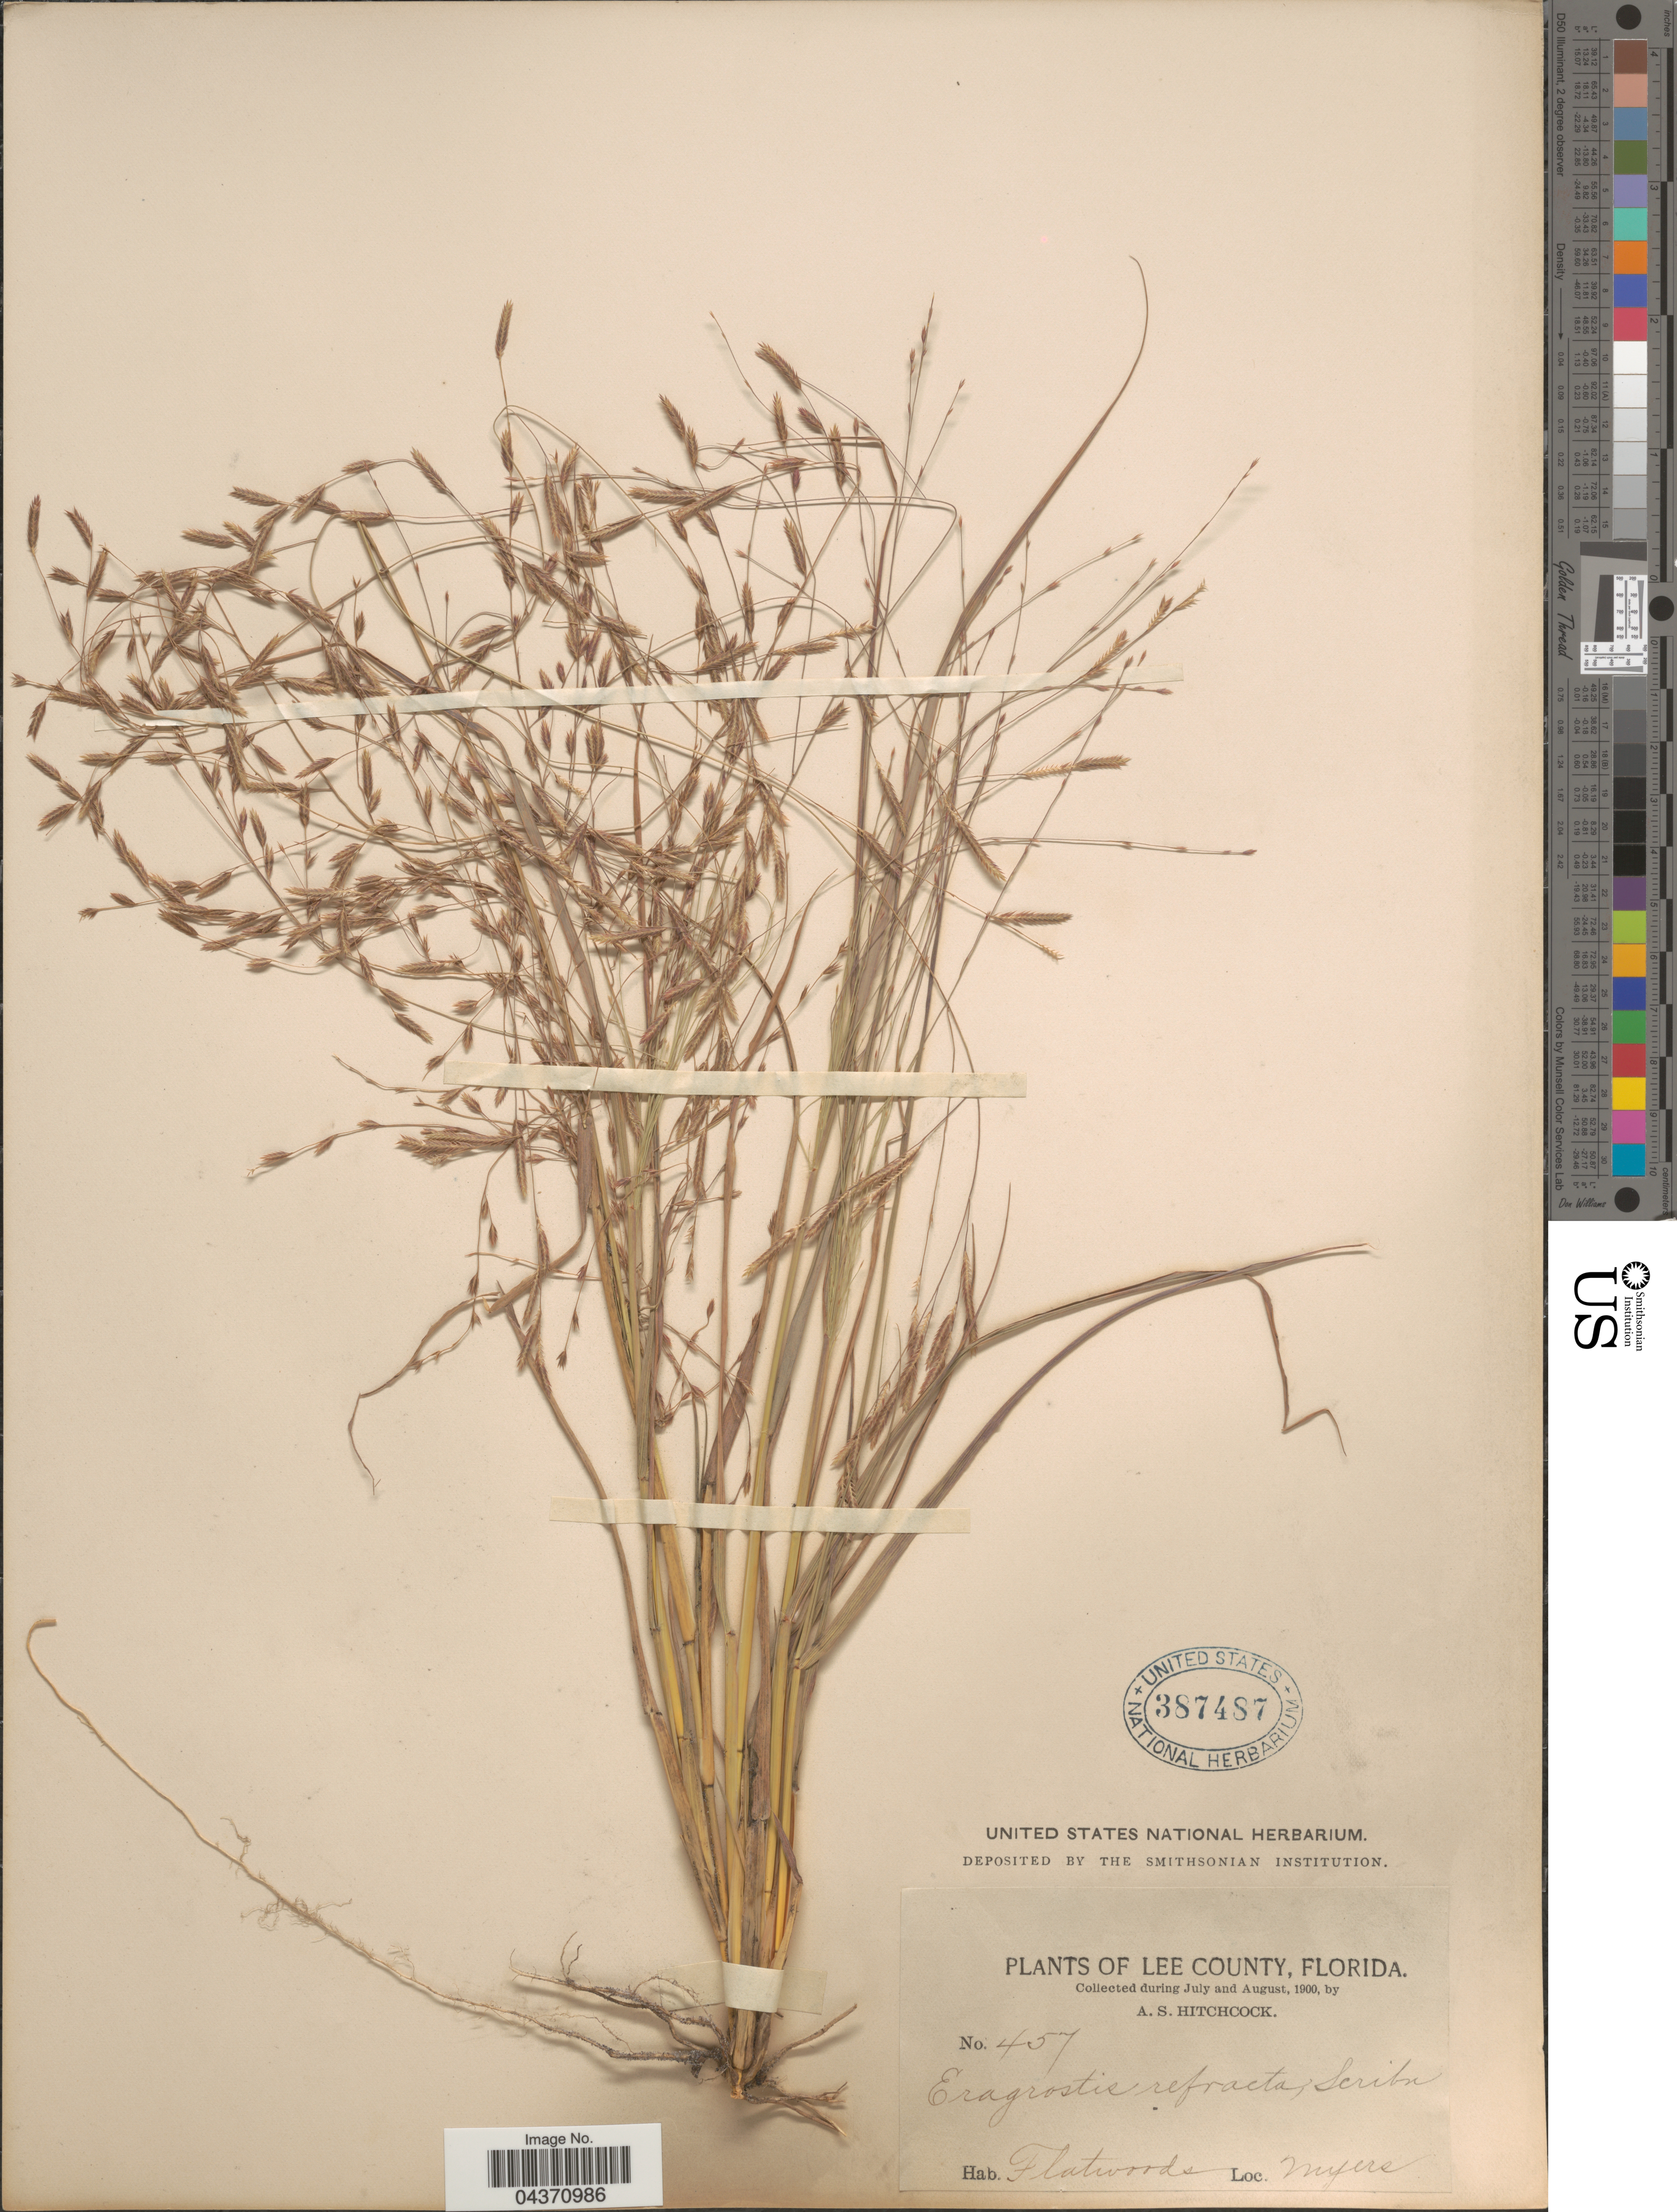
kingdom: Plantae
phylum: Tracheophyta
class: Liliopsida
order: Poales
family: Poaceae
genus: Eragrostis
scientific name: Eragrostis refracta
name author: (Muhl.) Scribn.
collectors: A. S. Hitchcock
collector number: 457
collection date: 1900-07/1900-08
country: United States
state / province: Florida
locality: Lee County. Flatwoods. Myers.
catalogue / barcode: US 387487